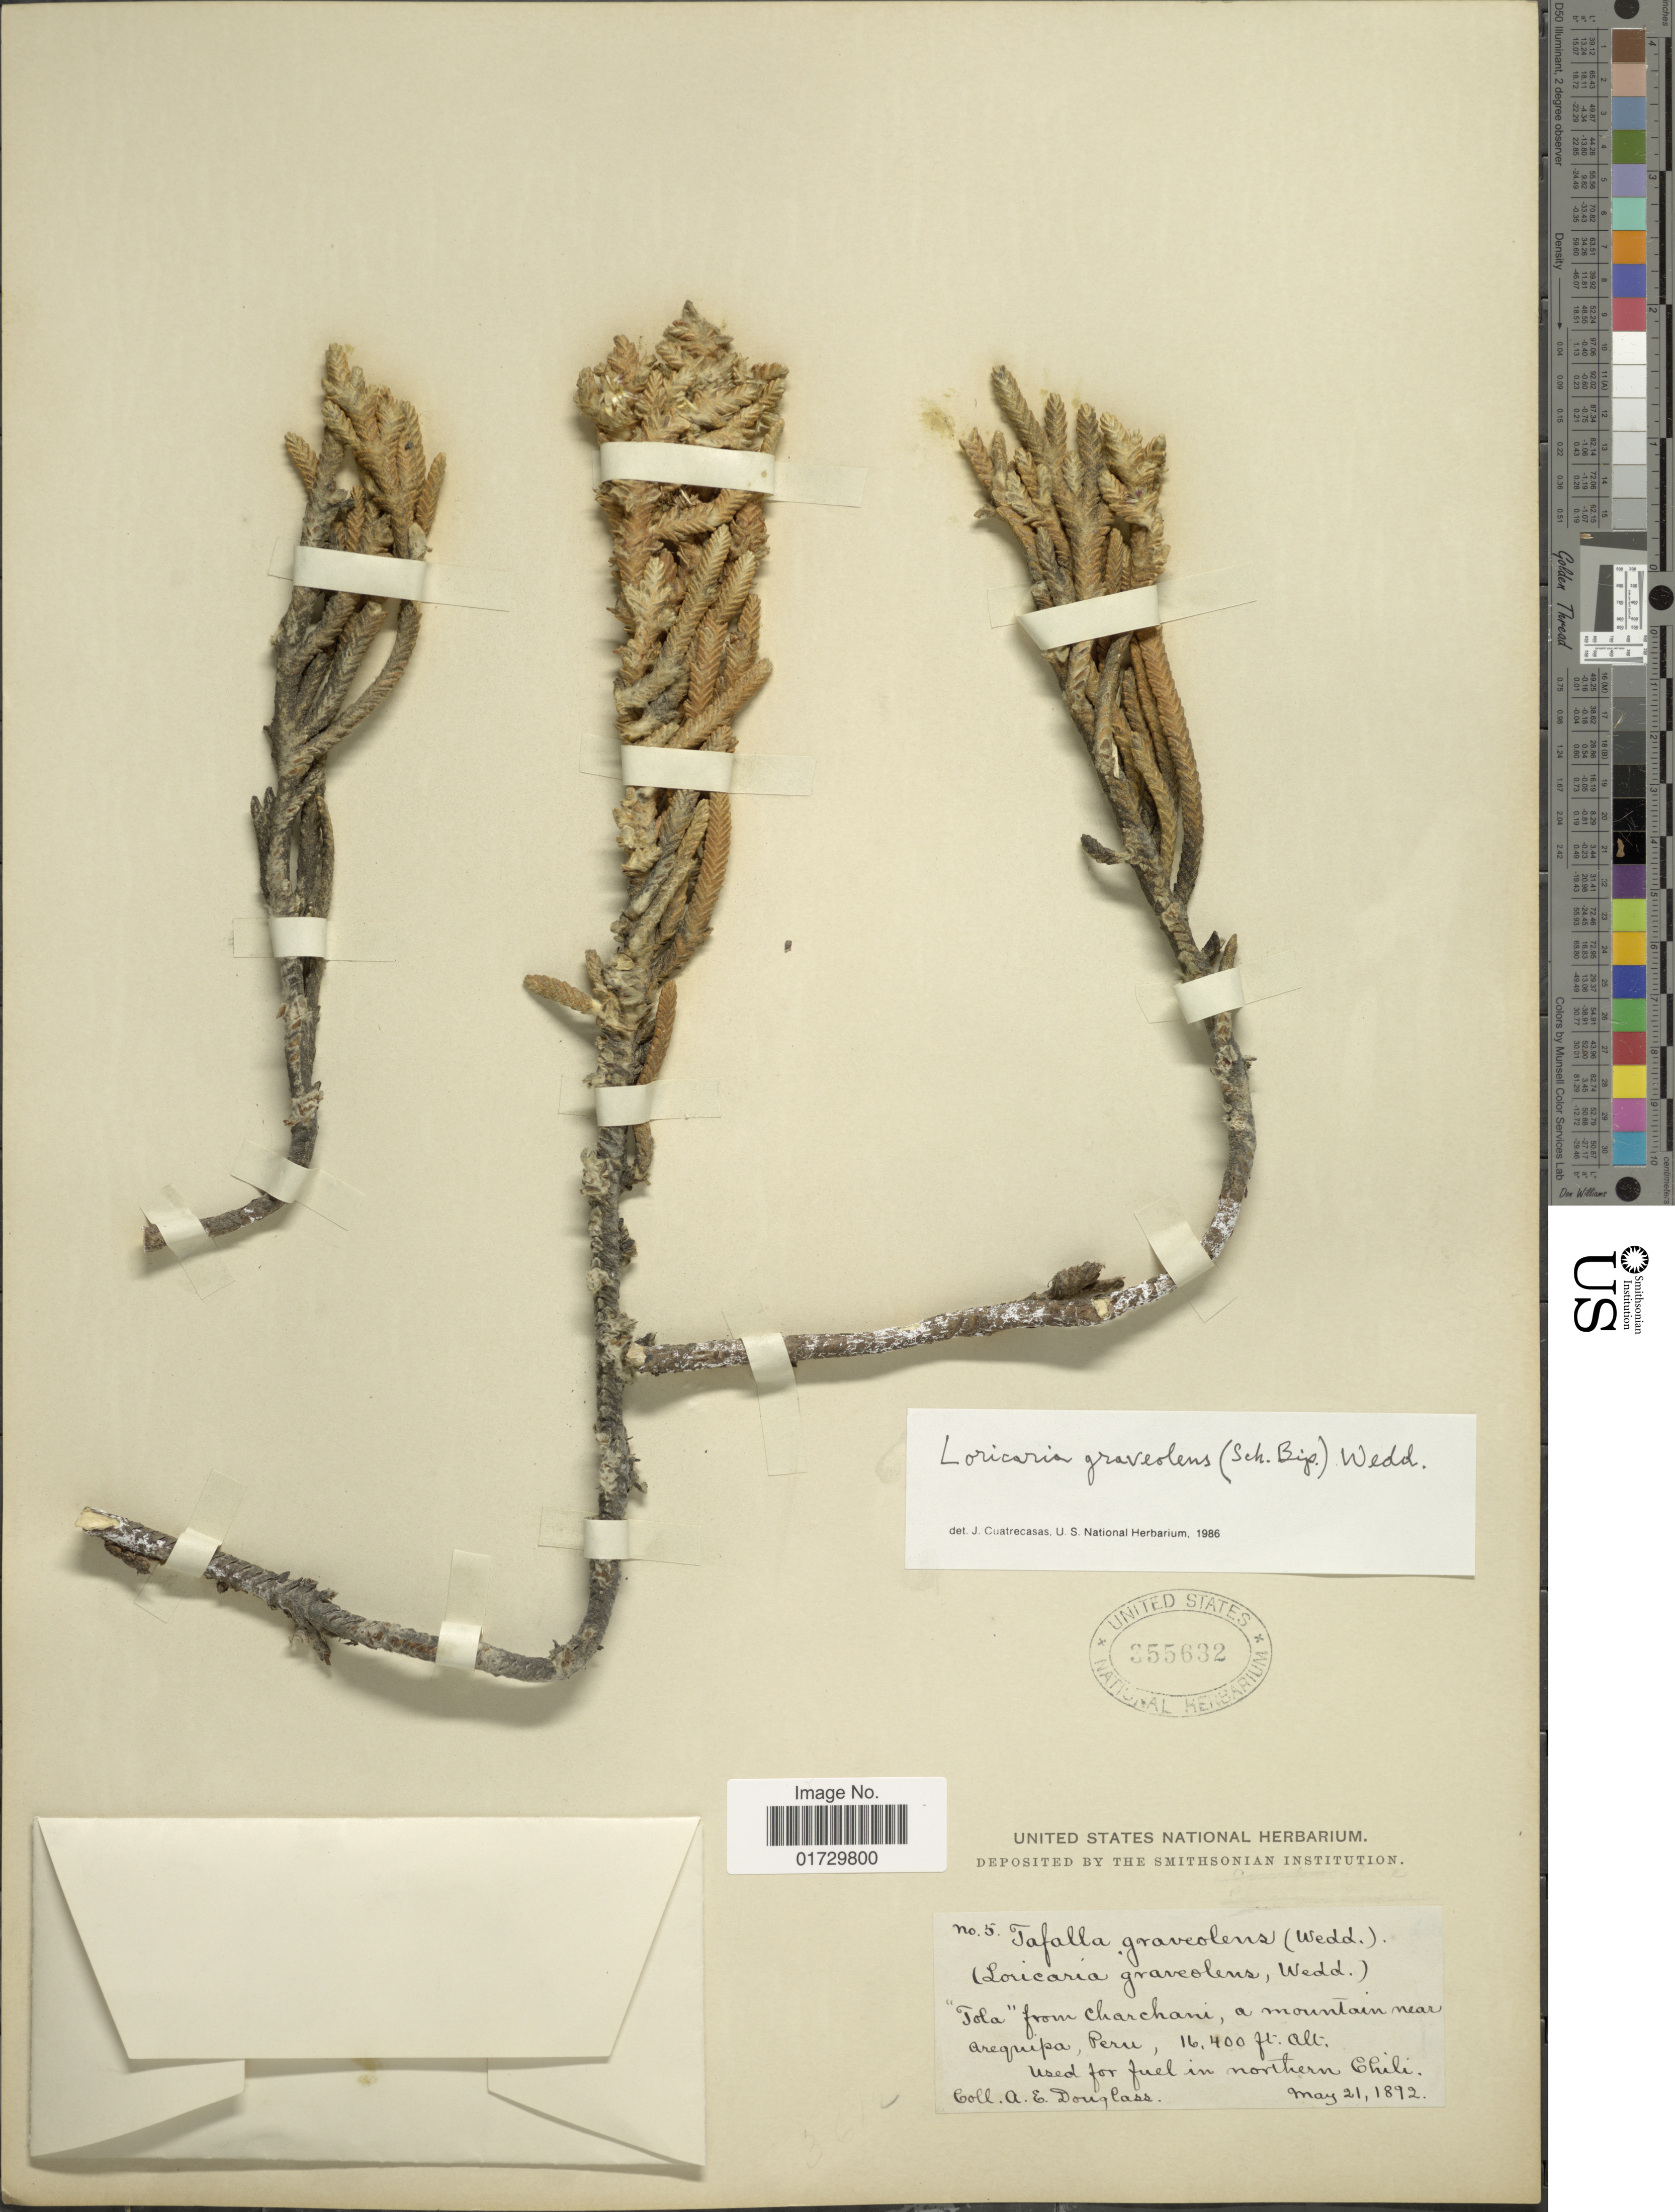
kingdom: Plantae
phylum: Tracheophyta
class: Magnoliopsida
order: Asterales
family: Asteraceae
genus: Loricaria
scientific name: Loricaria graveolens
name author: (Sch. Bip.) Wedd.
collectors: A. Douglass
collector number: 5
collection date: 1892-05-21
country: Peru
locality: "Tola" from Charchani, a mountain near Arequipa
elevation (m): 4999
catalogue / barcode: US 355632